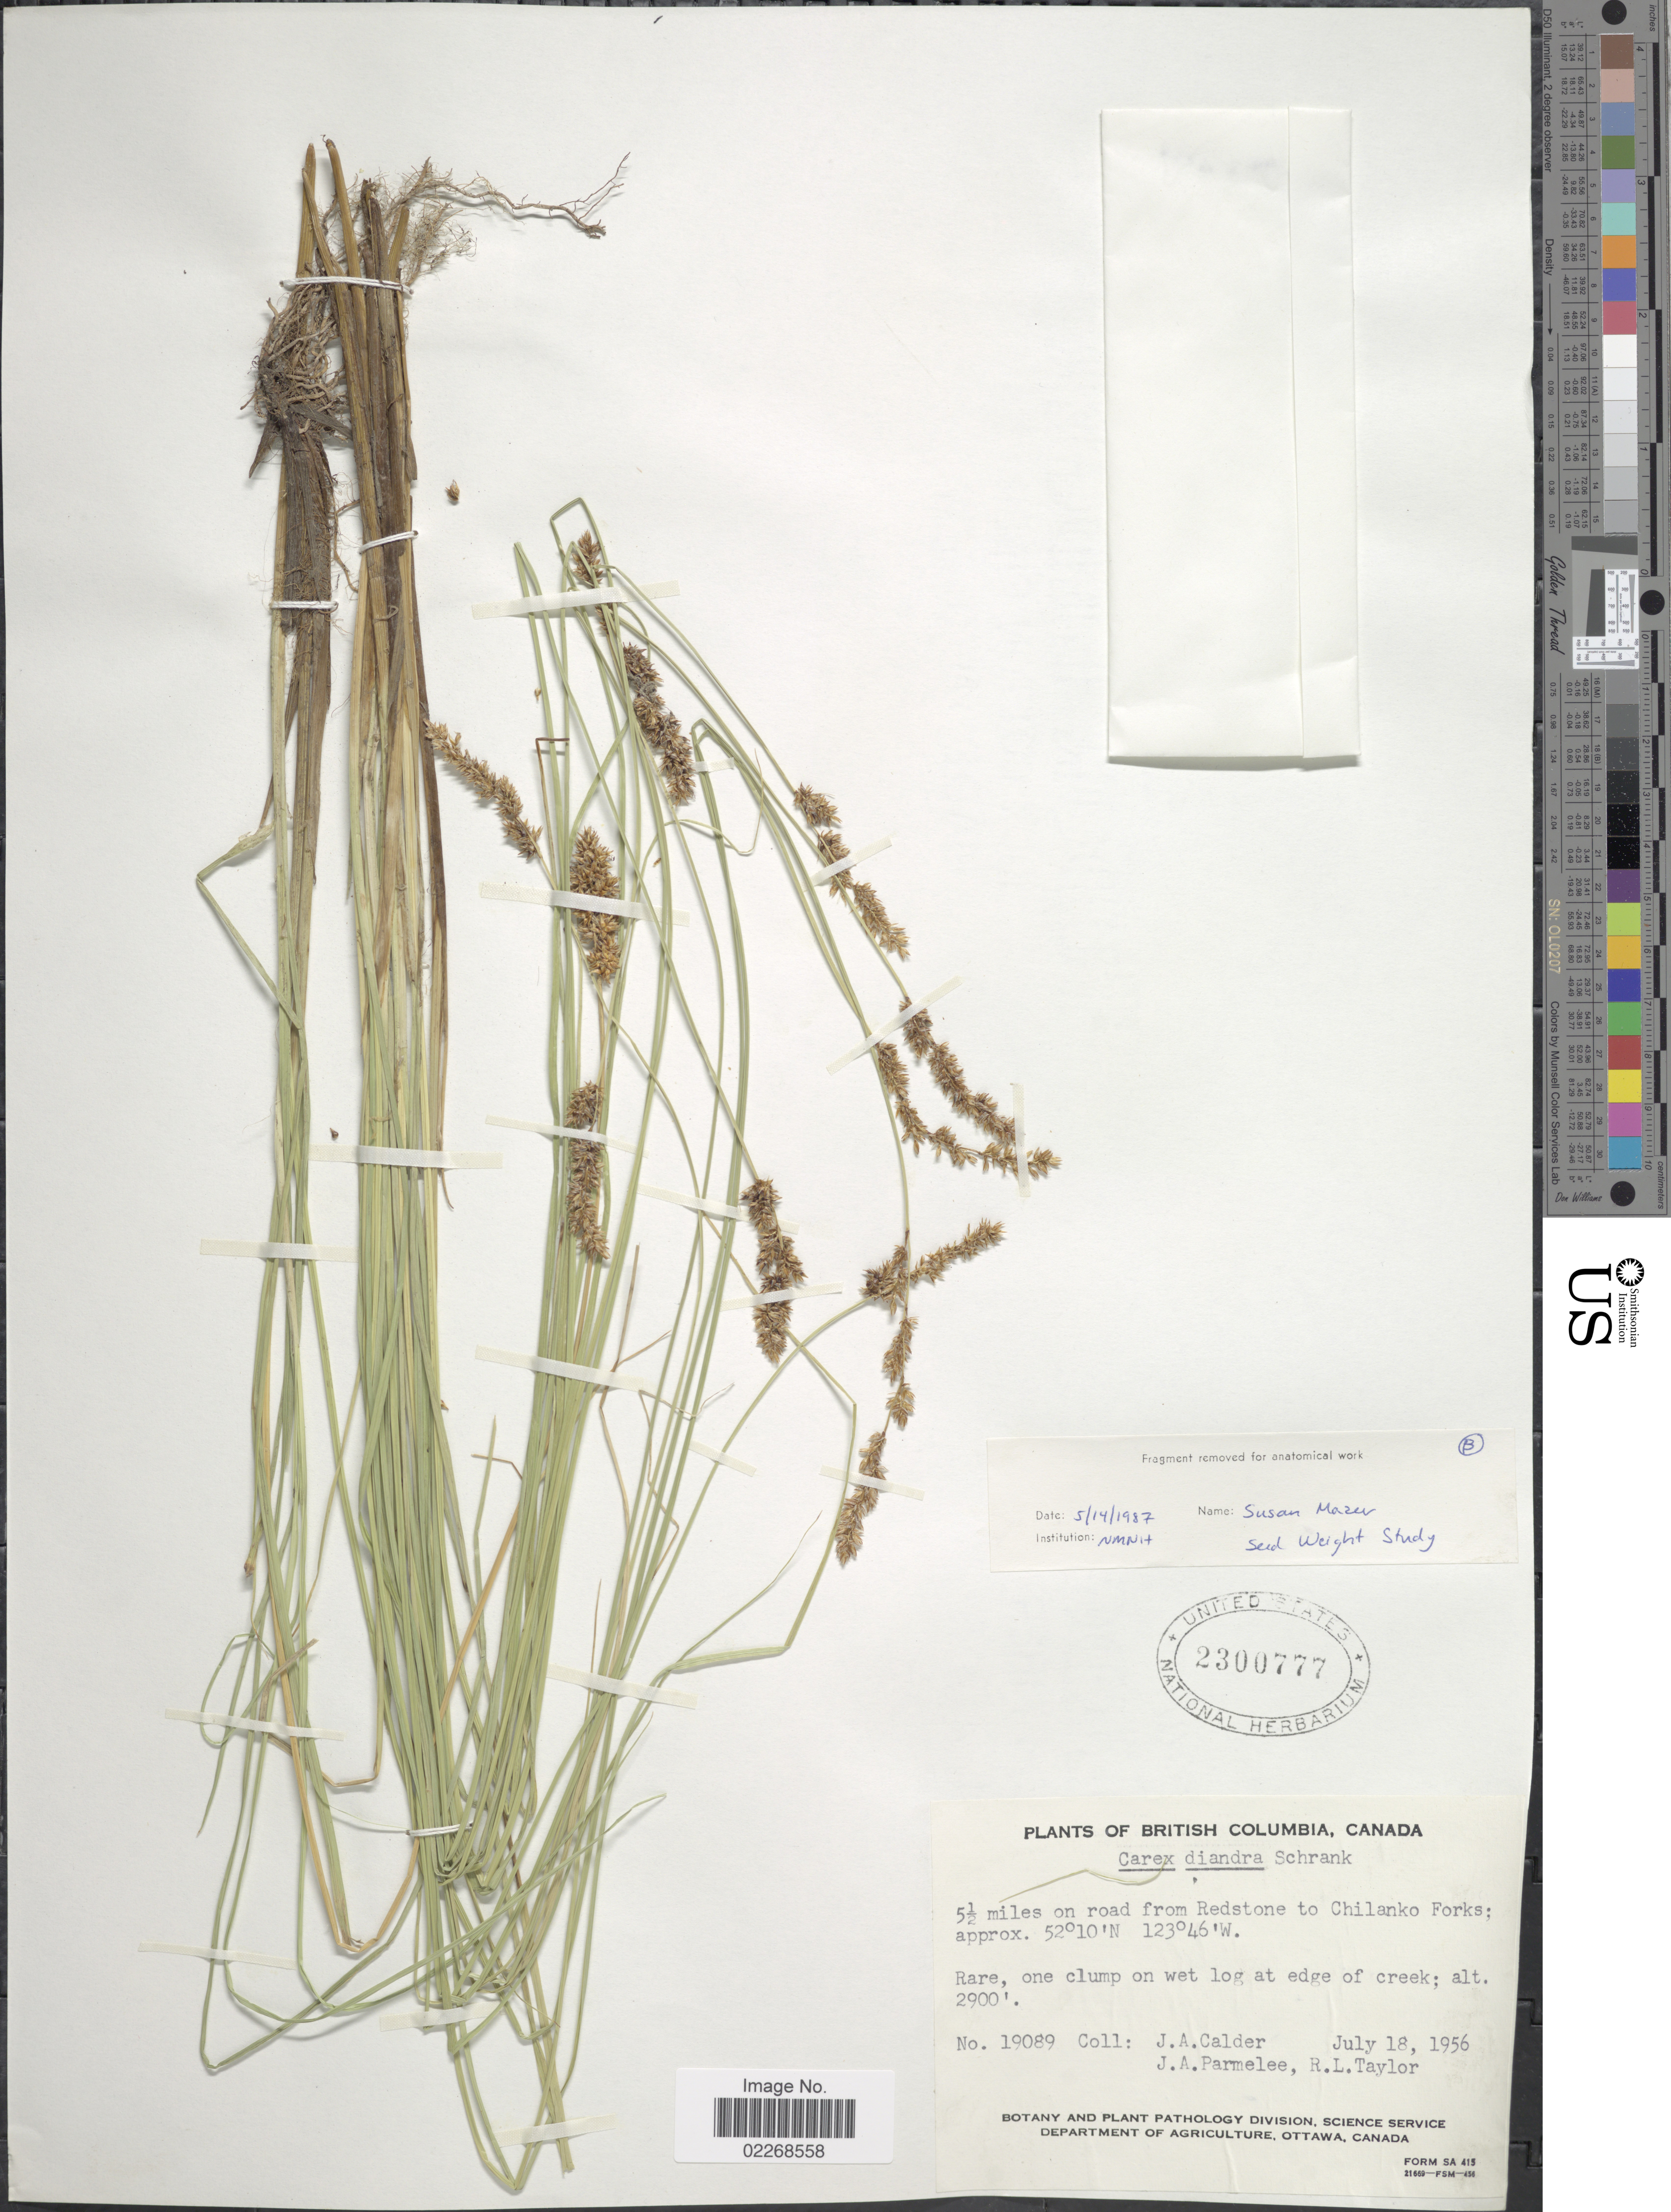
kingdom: Plantae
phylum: Tracheophyta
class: Liliopsida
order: Poales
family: Cyperaceae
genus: Carex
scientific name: Carex diandra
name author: Schrank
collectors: J. A. Calder, J. A. Parmelee & R. Taylor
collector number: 19089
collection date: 1956-07-18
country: Canada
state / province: British Columbia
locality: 51/2 miles on road from Redstone to Chilanko Forks; one clump on wet log at edge of creek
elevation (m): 884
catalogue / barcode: US 2300777